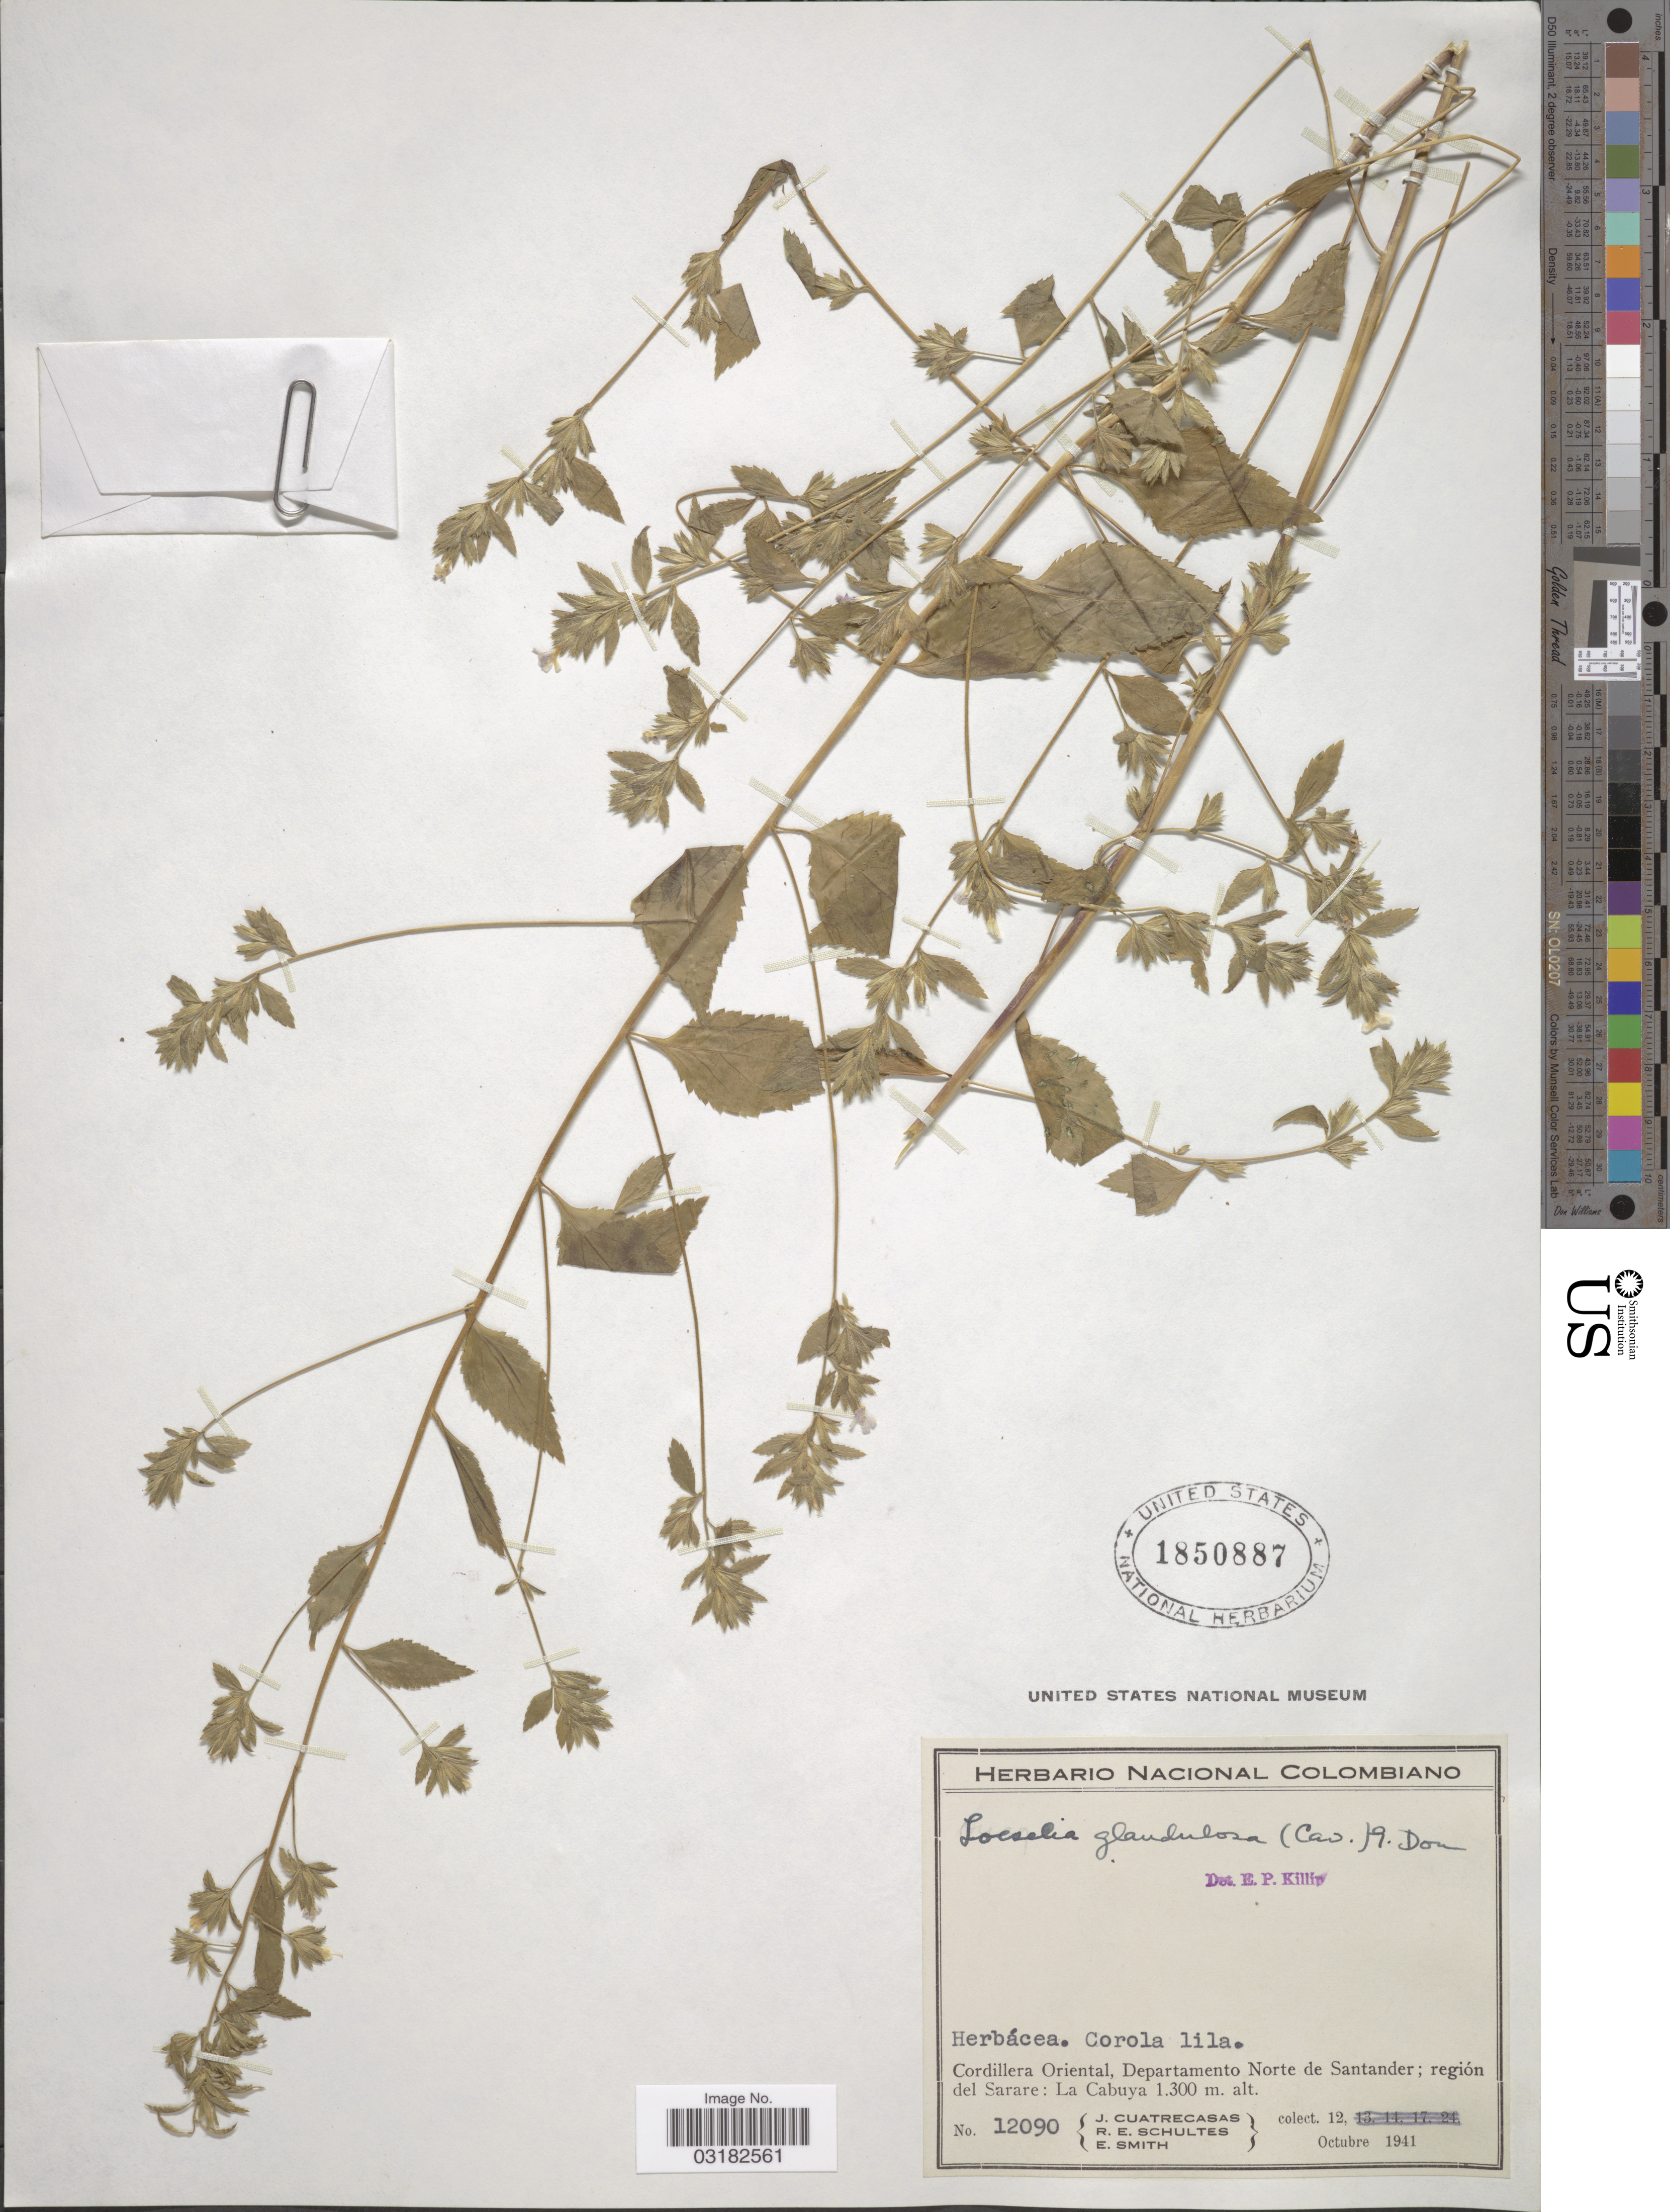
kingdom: Plantae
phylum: Tracheophyta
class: Magnoliopsida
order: Ericales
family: Polemoniaceae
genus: Loeselia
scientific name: Loeselia glandulosa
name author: (Cav.) G. Don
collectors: J. Cuatrecasas, R. E. Schultes & E. Smith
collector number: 12090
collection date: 1941-10-12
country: Colombia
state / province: Norte de Santander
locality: Cordillera Oriental, Departamento Norte de Santander; región del Sarare: La Cabuya.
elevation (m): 1300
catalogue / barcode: US 1850887